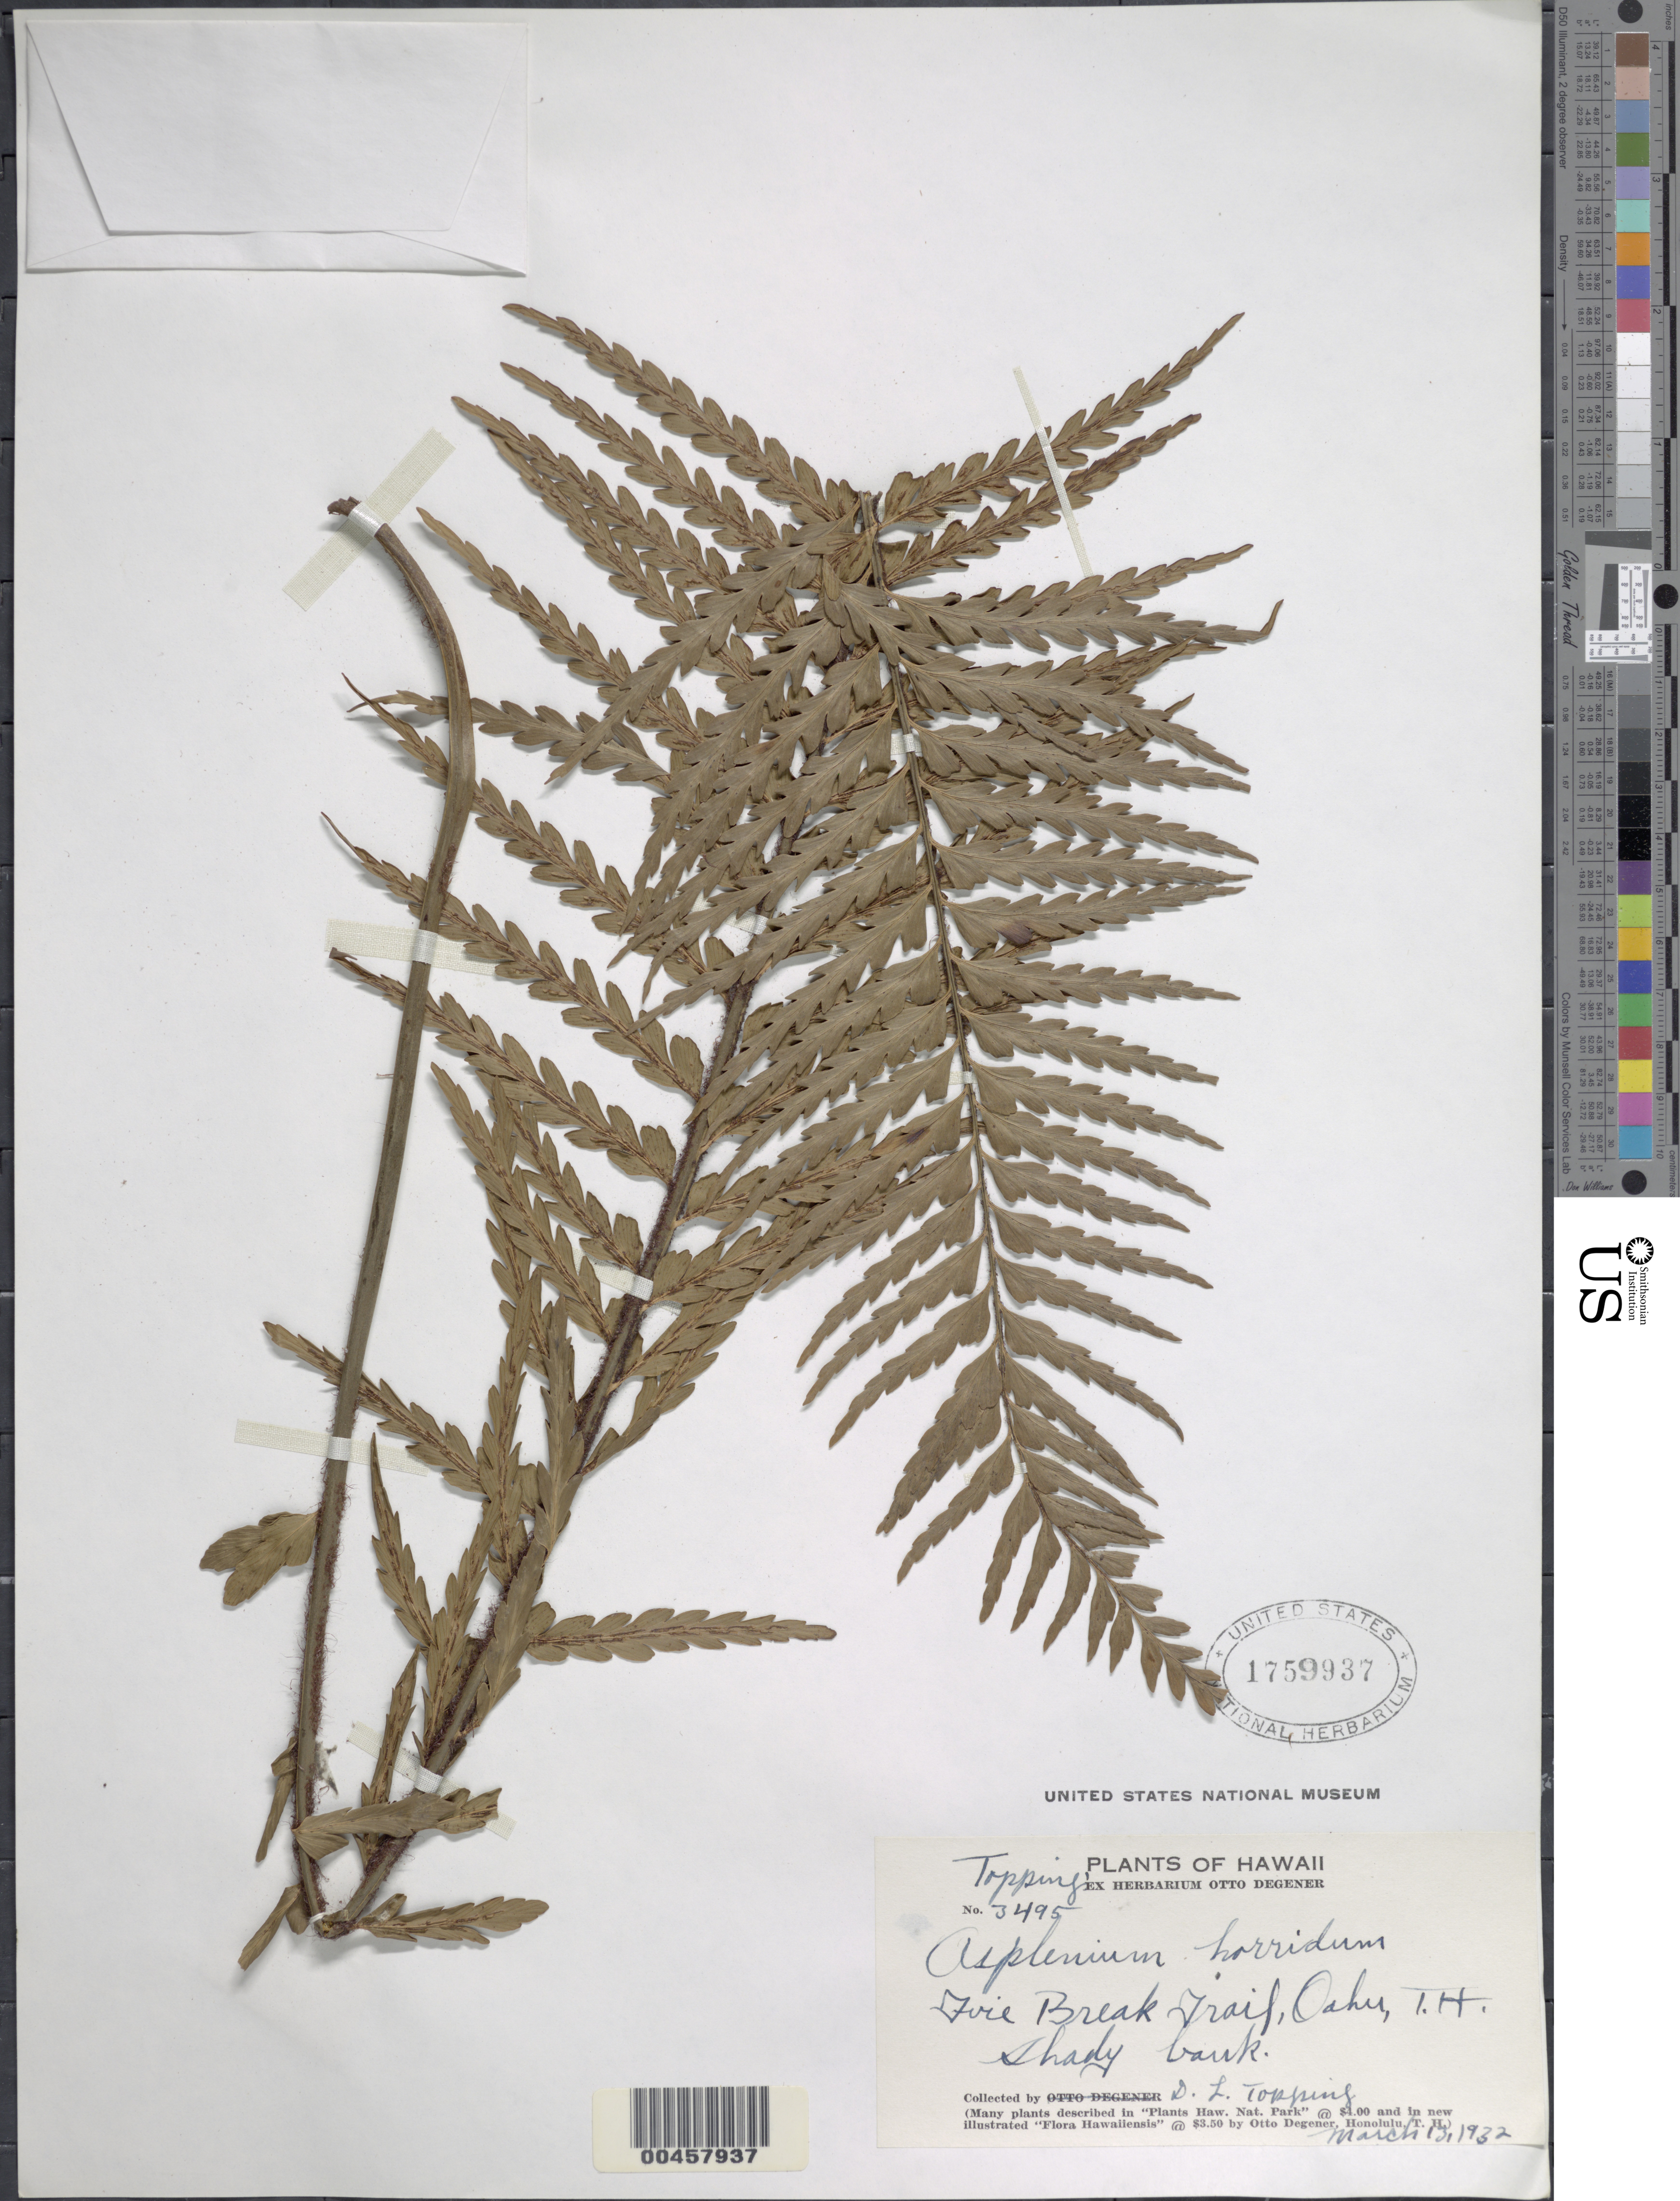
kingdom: Plantae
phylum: Tracheophyta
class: Polypodiopsida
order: Polypodiales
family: Aspleniaceae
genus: Asplenium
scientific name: Asplenium horridum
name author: Kaulf.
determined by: Salgado, A. E.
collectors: D. L. Topping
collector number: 3495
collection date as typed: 13 Mar 1932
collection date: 1932-03-13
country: United States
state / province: Hawaii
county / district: Honolulu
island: Oahu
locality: Fire Break Trail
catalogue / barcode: US 1759937